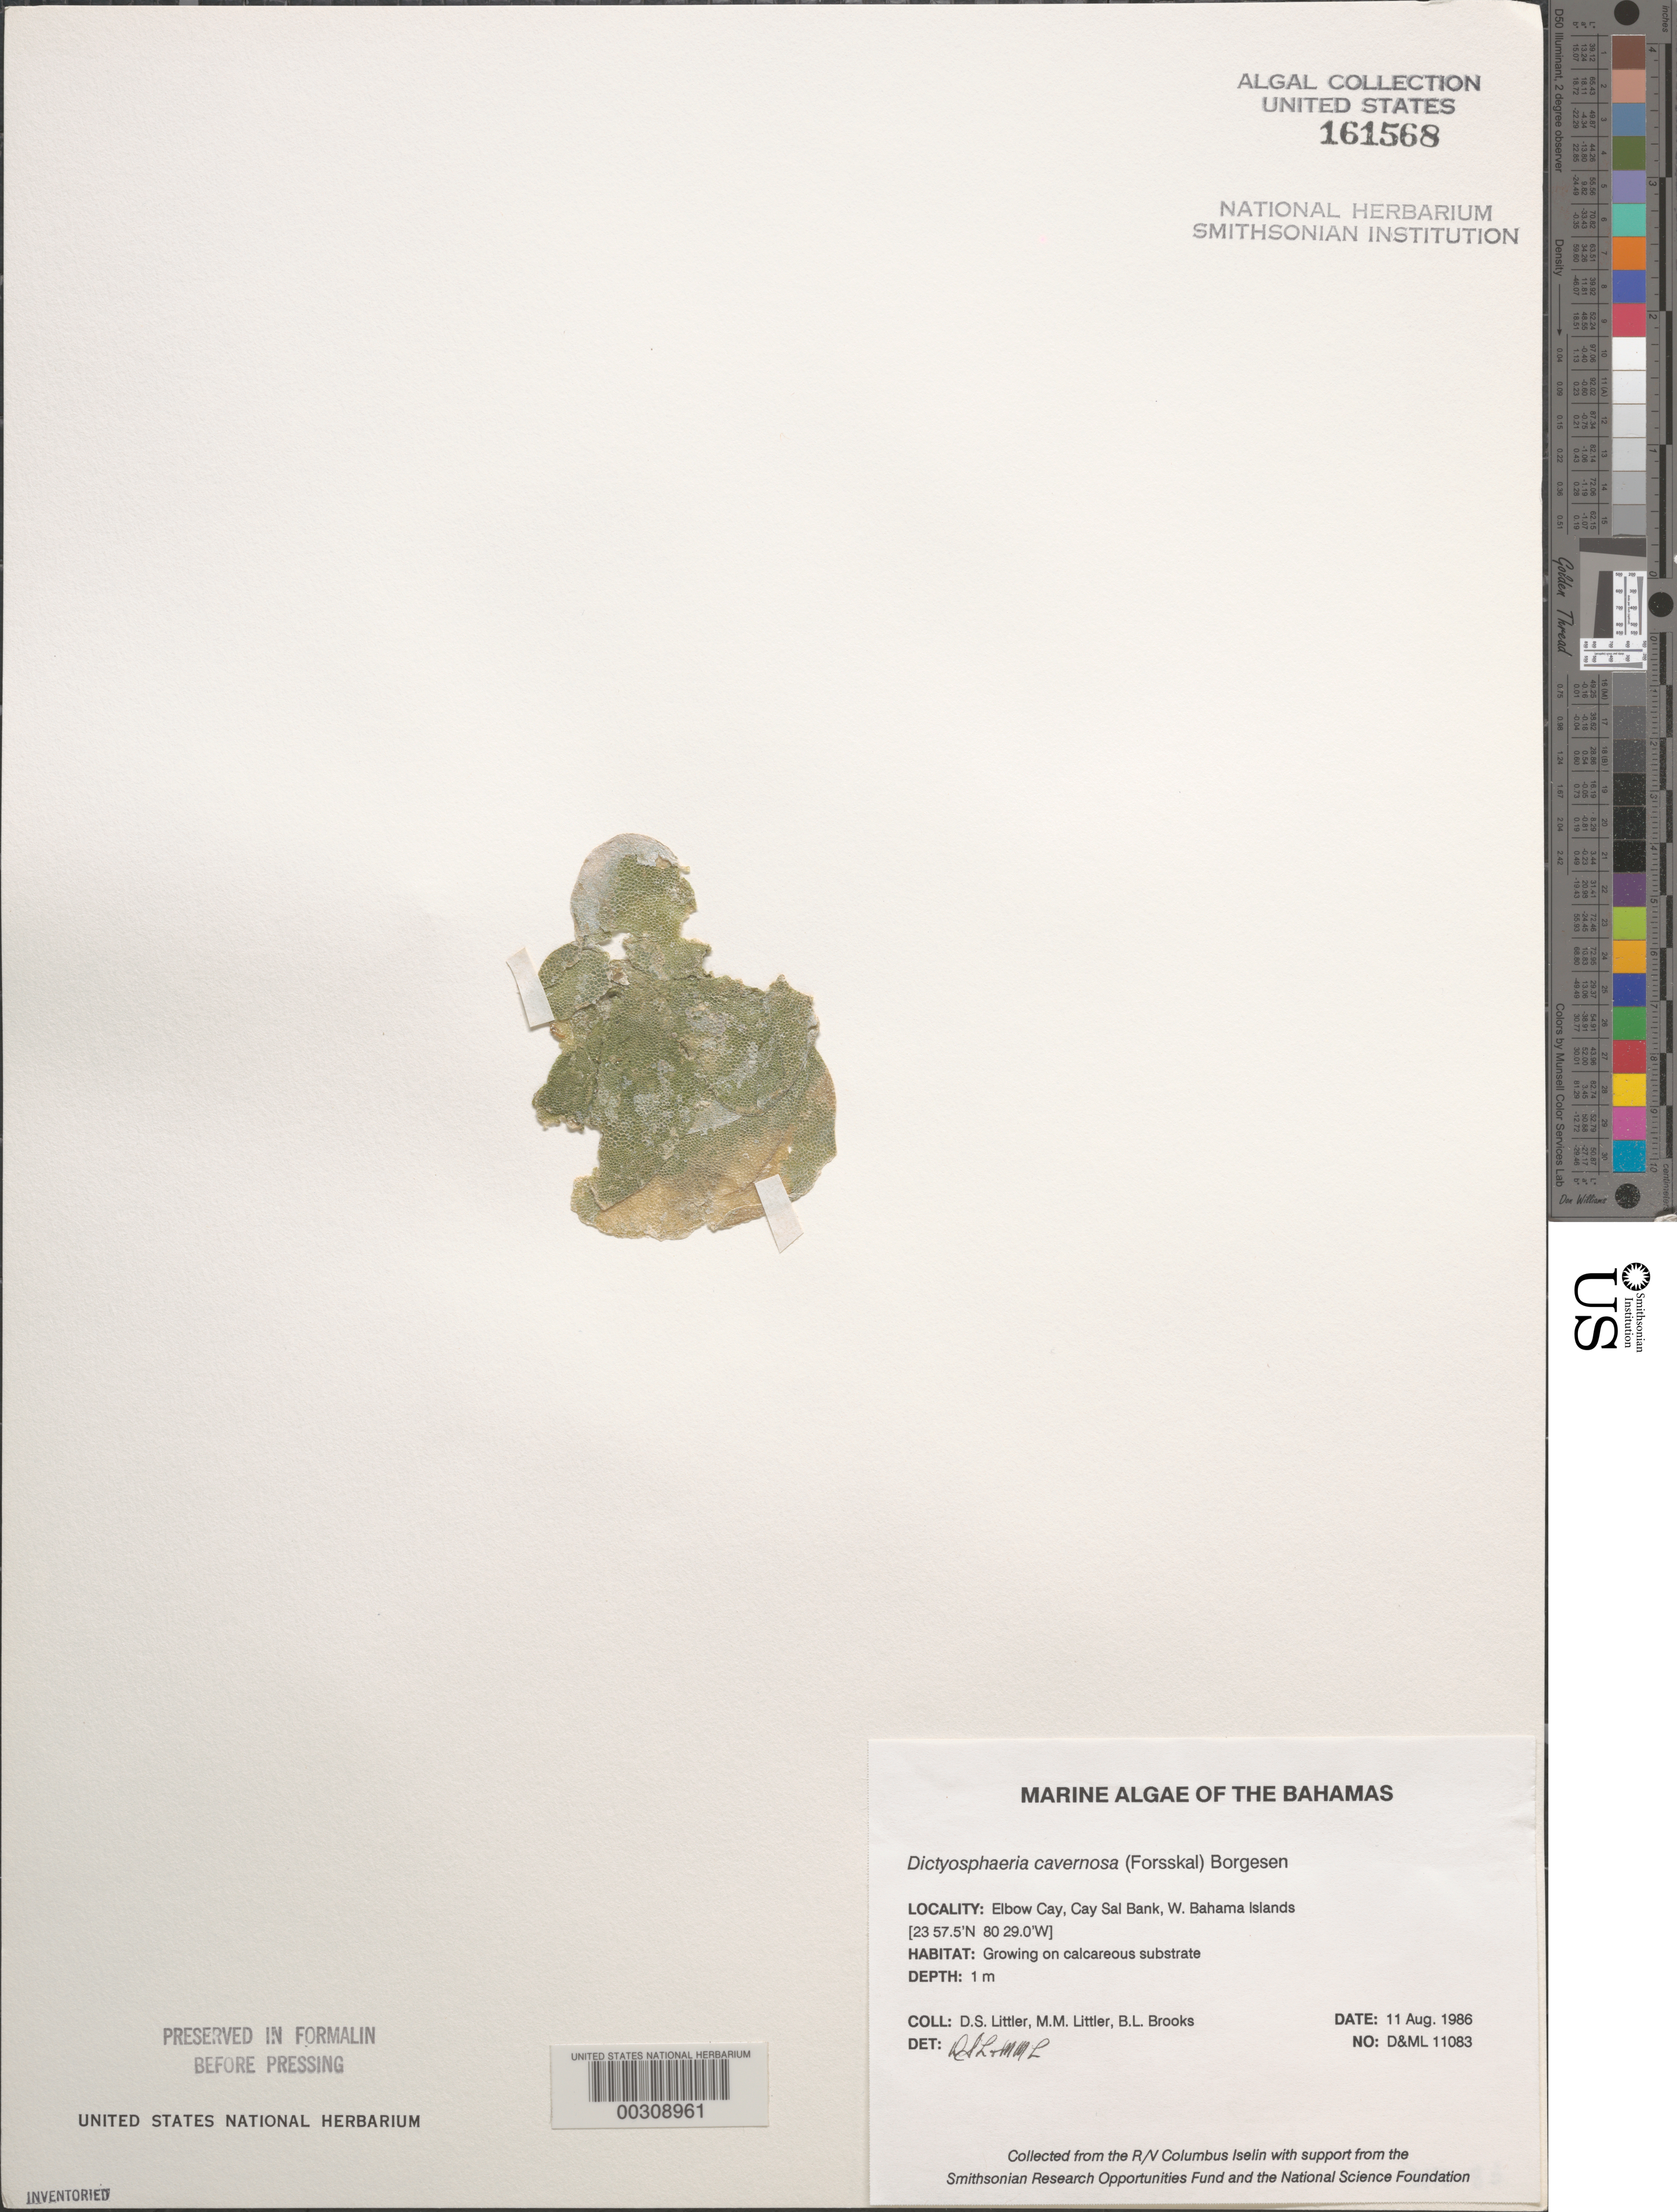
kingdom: Plantae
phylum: Chlorophyta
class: Ulvophyceae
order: Siphonocladales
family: Siphonocladaceae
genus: Dictyosphaeria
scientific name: Dictyosphaeria cavernosa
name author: (Forssk.) Børgesen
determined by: Littler, D. S.; Littler, M. M.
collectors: D. S. Littler, M. M. Littler & B. Brooks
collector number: D&ML 11083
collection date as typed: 11 Aug 1986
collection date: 1986-08-11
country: Bahamas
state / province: Bimini Banks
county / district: Bimini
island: Elbow Cay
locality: Cay Sal Bank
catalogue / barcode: US 161568